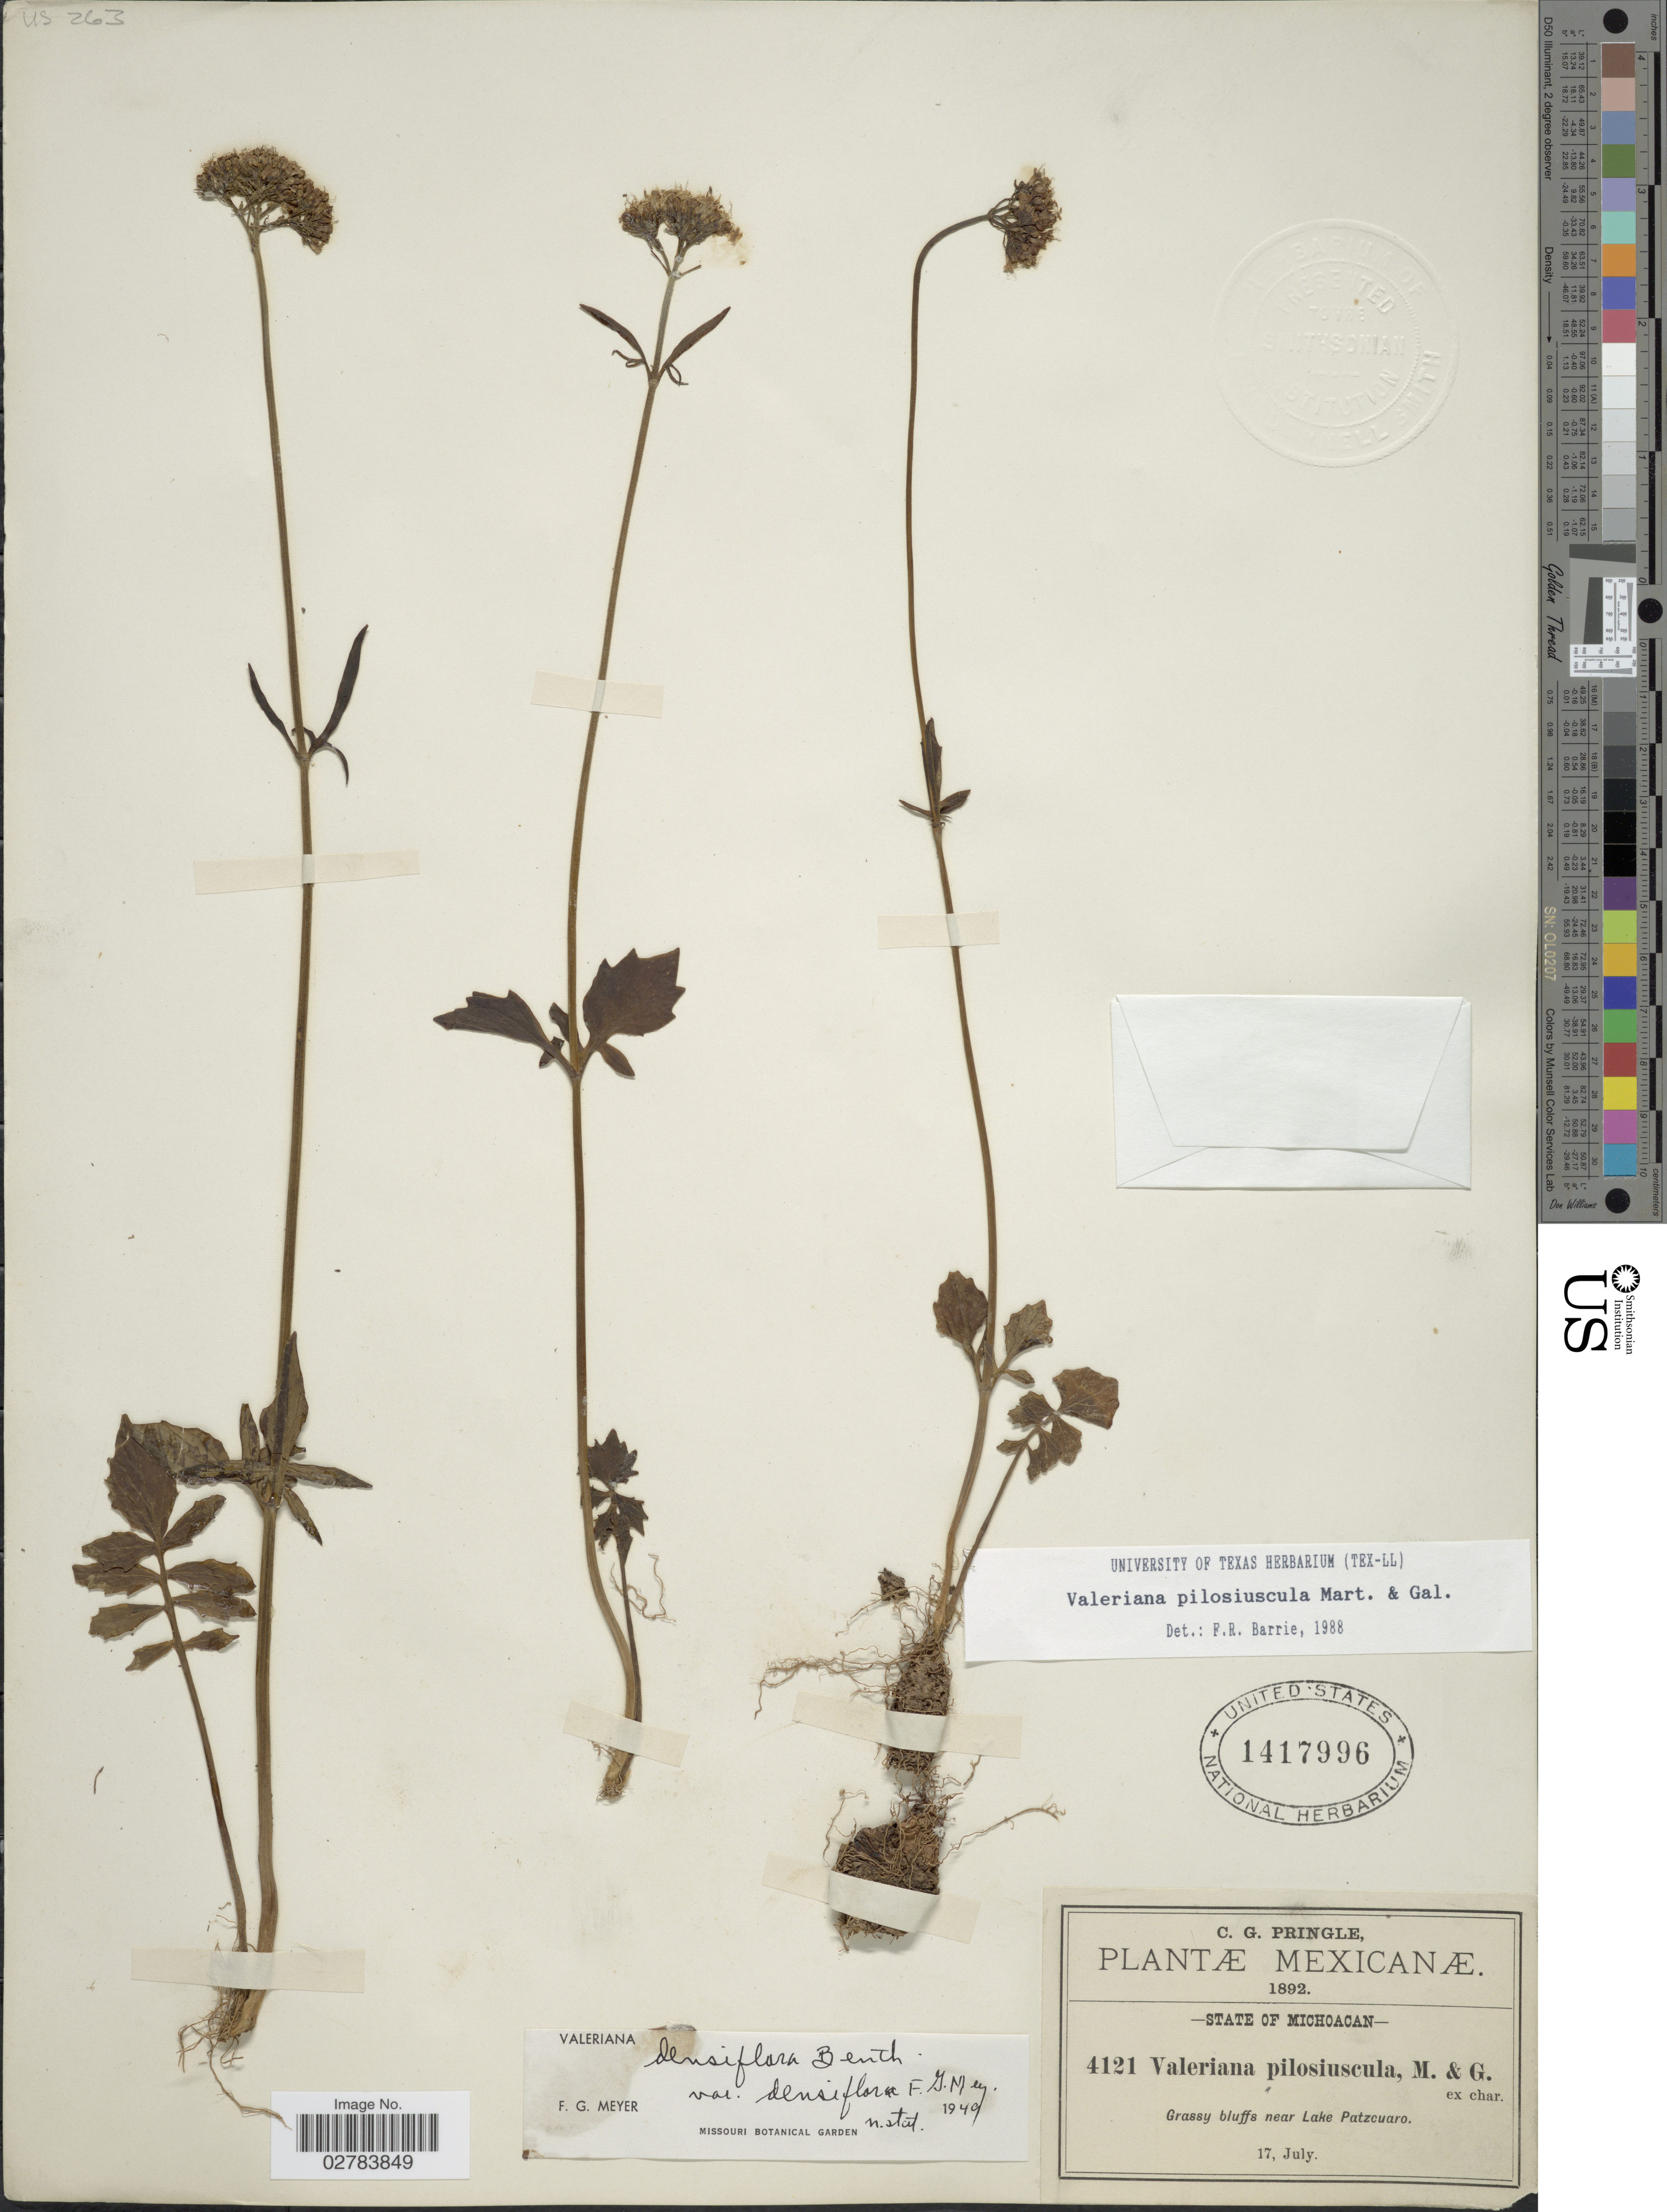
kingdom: Plantae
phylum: Tracheophyta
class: Magnoliopsida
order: Dipsacales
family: Caprifoliaceae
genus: Valeriana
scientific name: Valeriana pilosiuscula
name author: M. Martens & Galeotti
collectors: C. G. Pringle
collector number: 4121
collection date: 1892-07-17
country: Mexico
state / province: Michoacán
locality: State of Michoacán, Grassy bluffs near Lake Patzcuaro.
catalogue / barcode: US 1417996